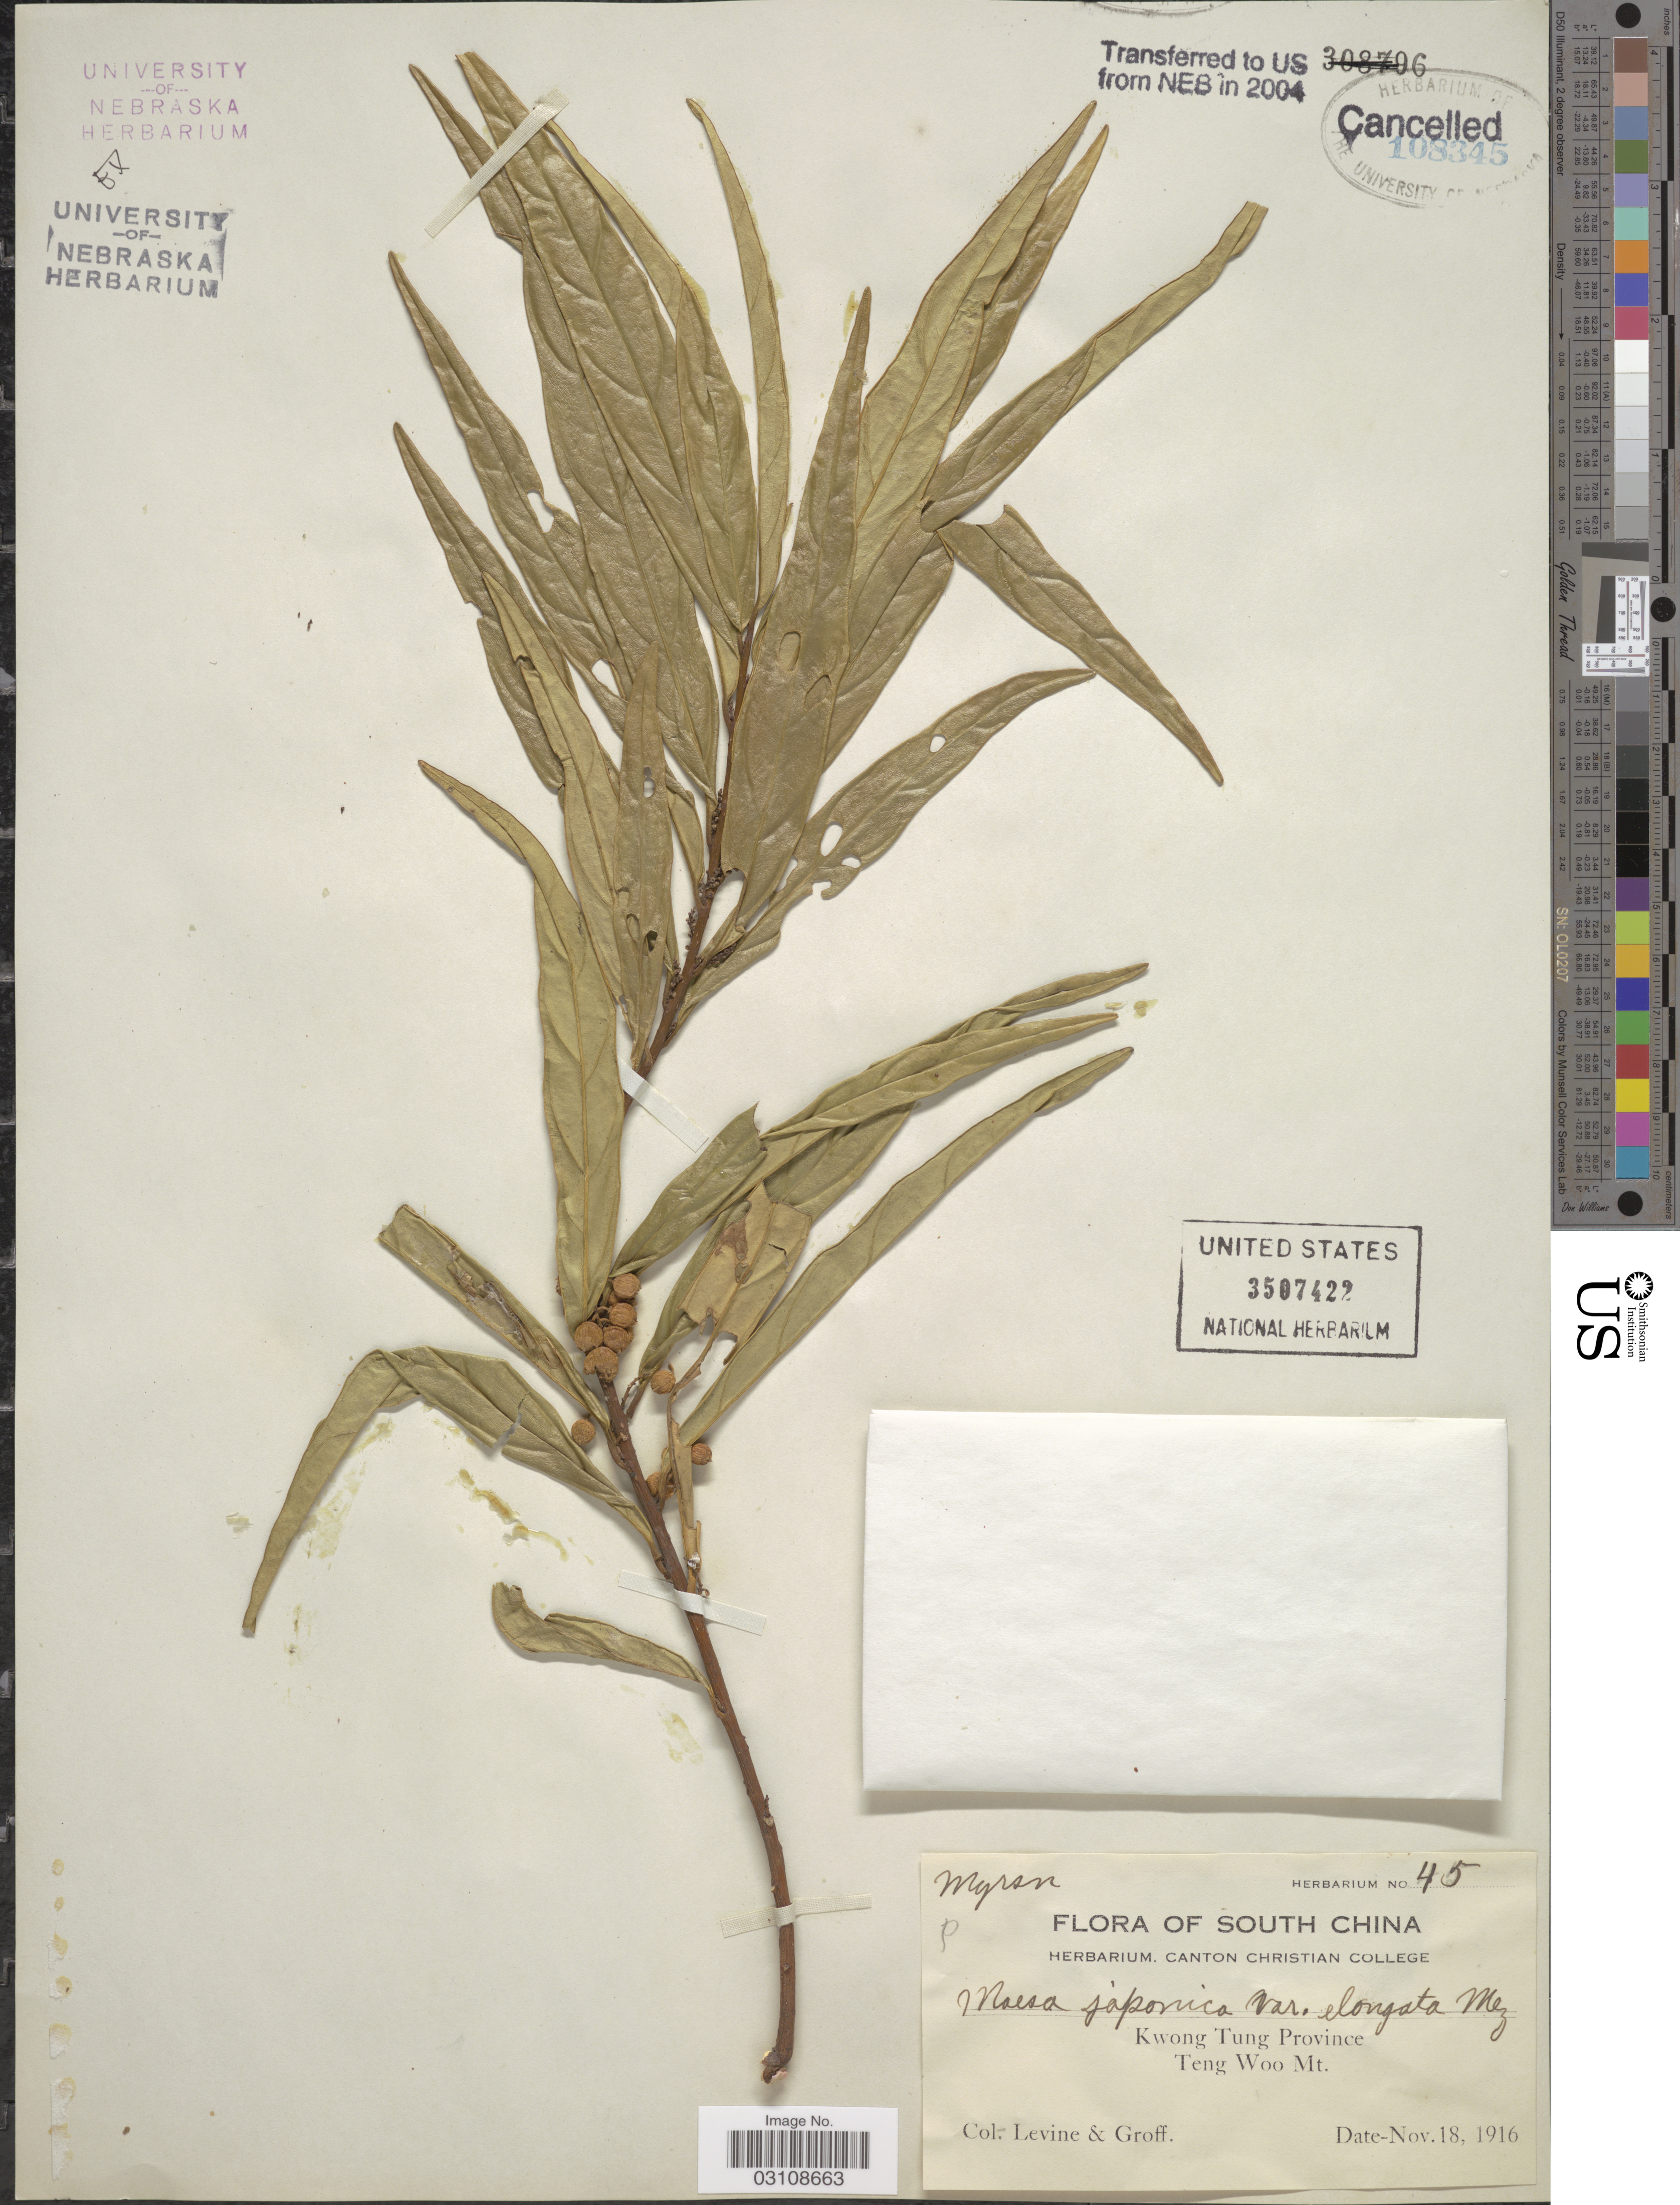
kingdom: Plantae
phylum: Tracheophyta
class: Magnoliopsida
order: Ericales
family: Primulaceae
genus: Maesa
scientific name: Maesa japonica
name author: Merr.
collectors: -. Levine & -- Groff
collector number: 45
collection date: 1916-11-18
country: China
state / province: Guangdong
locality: South China, Kwong Tung Province, Teng Woo Mt.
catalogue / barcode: US 3507422